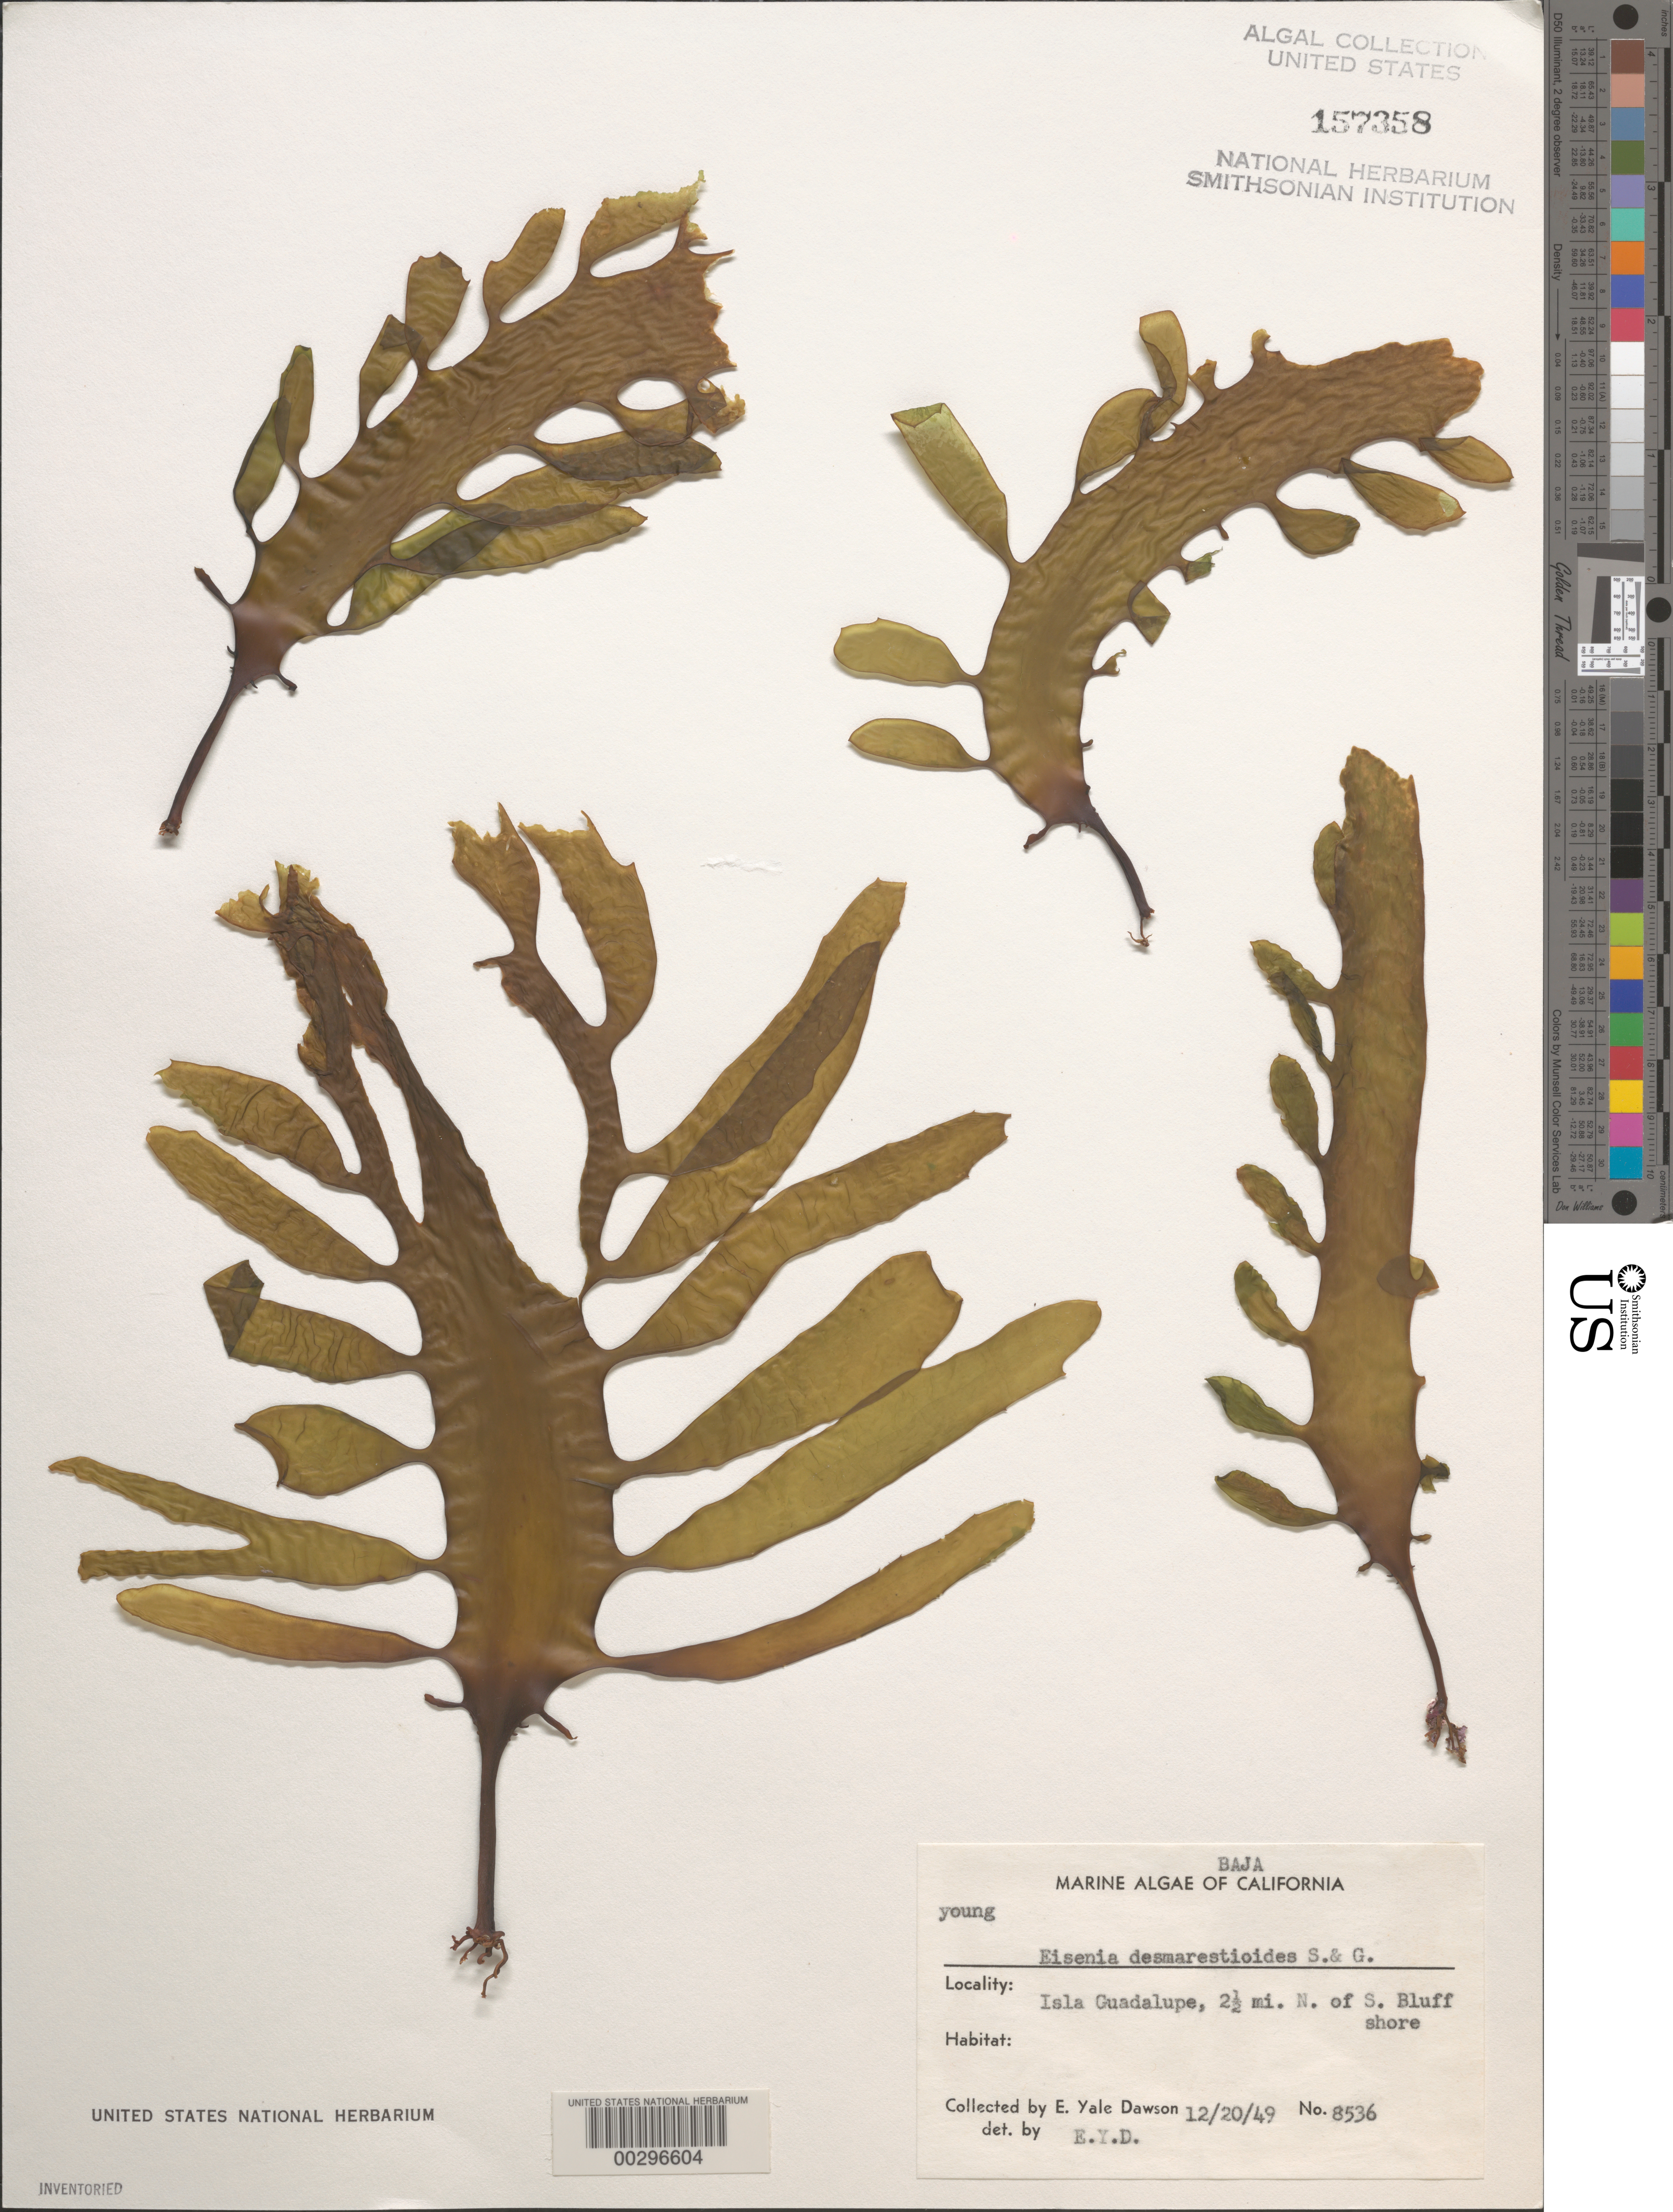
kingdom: Chromista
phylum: Ochrophyta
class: Phaeophyceae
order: Laminariales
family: Lessoniaceae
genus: Eisenia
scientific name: Eisenia desmarestioides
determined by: Dawson, E. Y.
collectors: E. Y. Dawson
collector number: EYD 8536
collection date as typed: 20 Dec 1949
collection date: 1949-12-20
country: Mexico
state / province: Baja California Norte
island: Isla Guadalupe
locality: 2.5 miles north of South Bluff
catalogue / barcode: US 157358